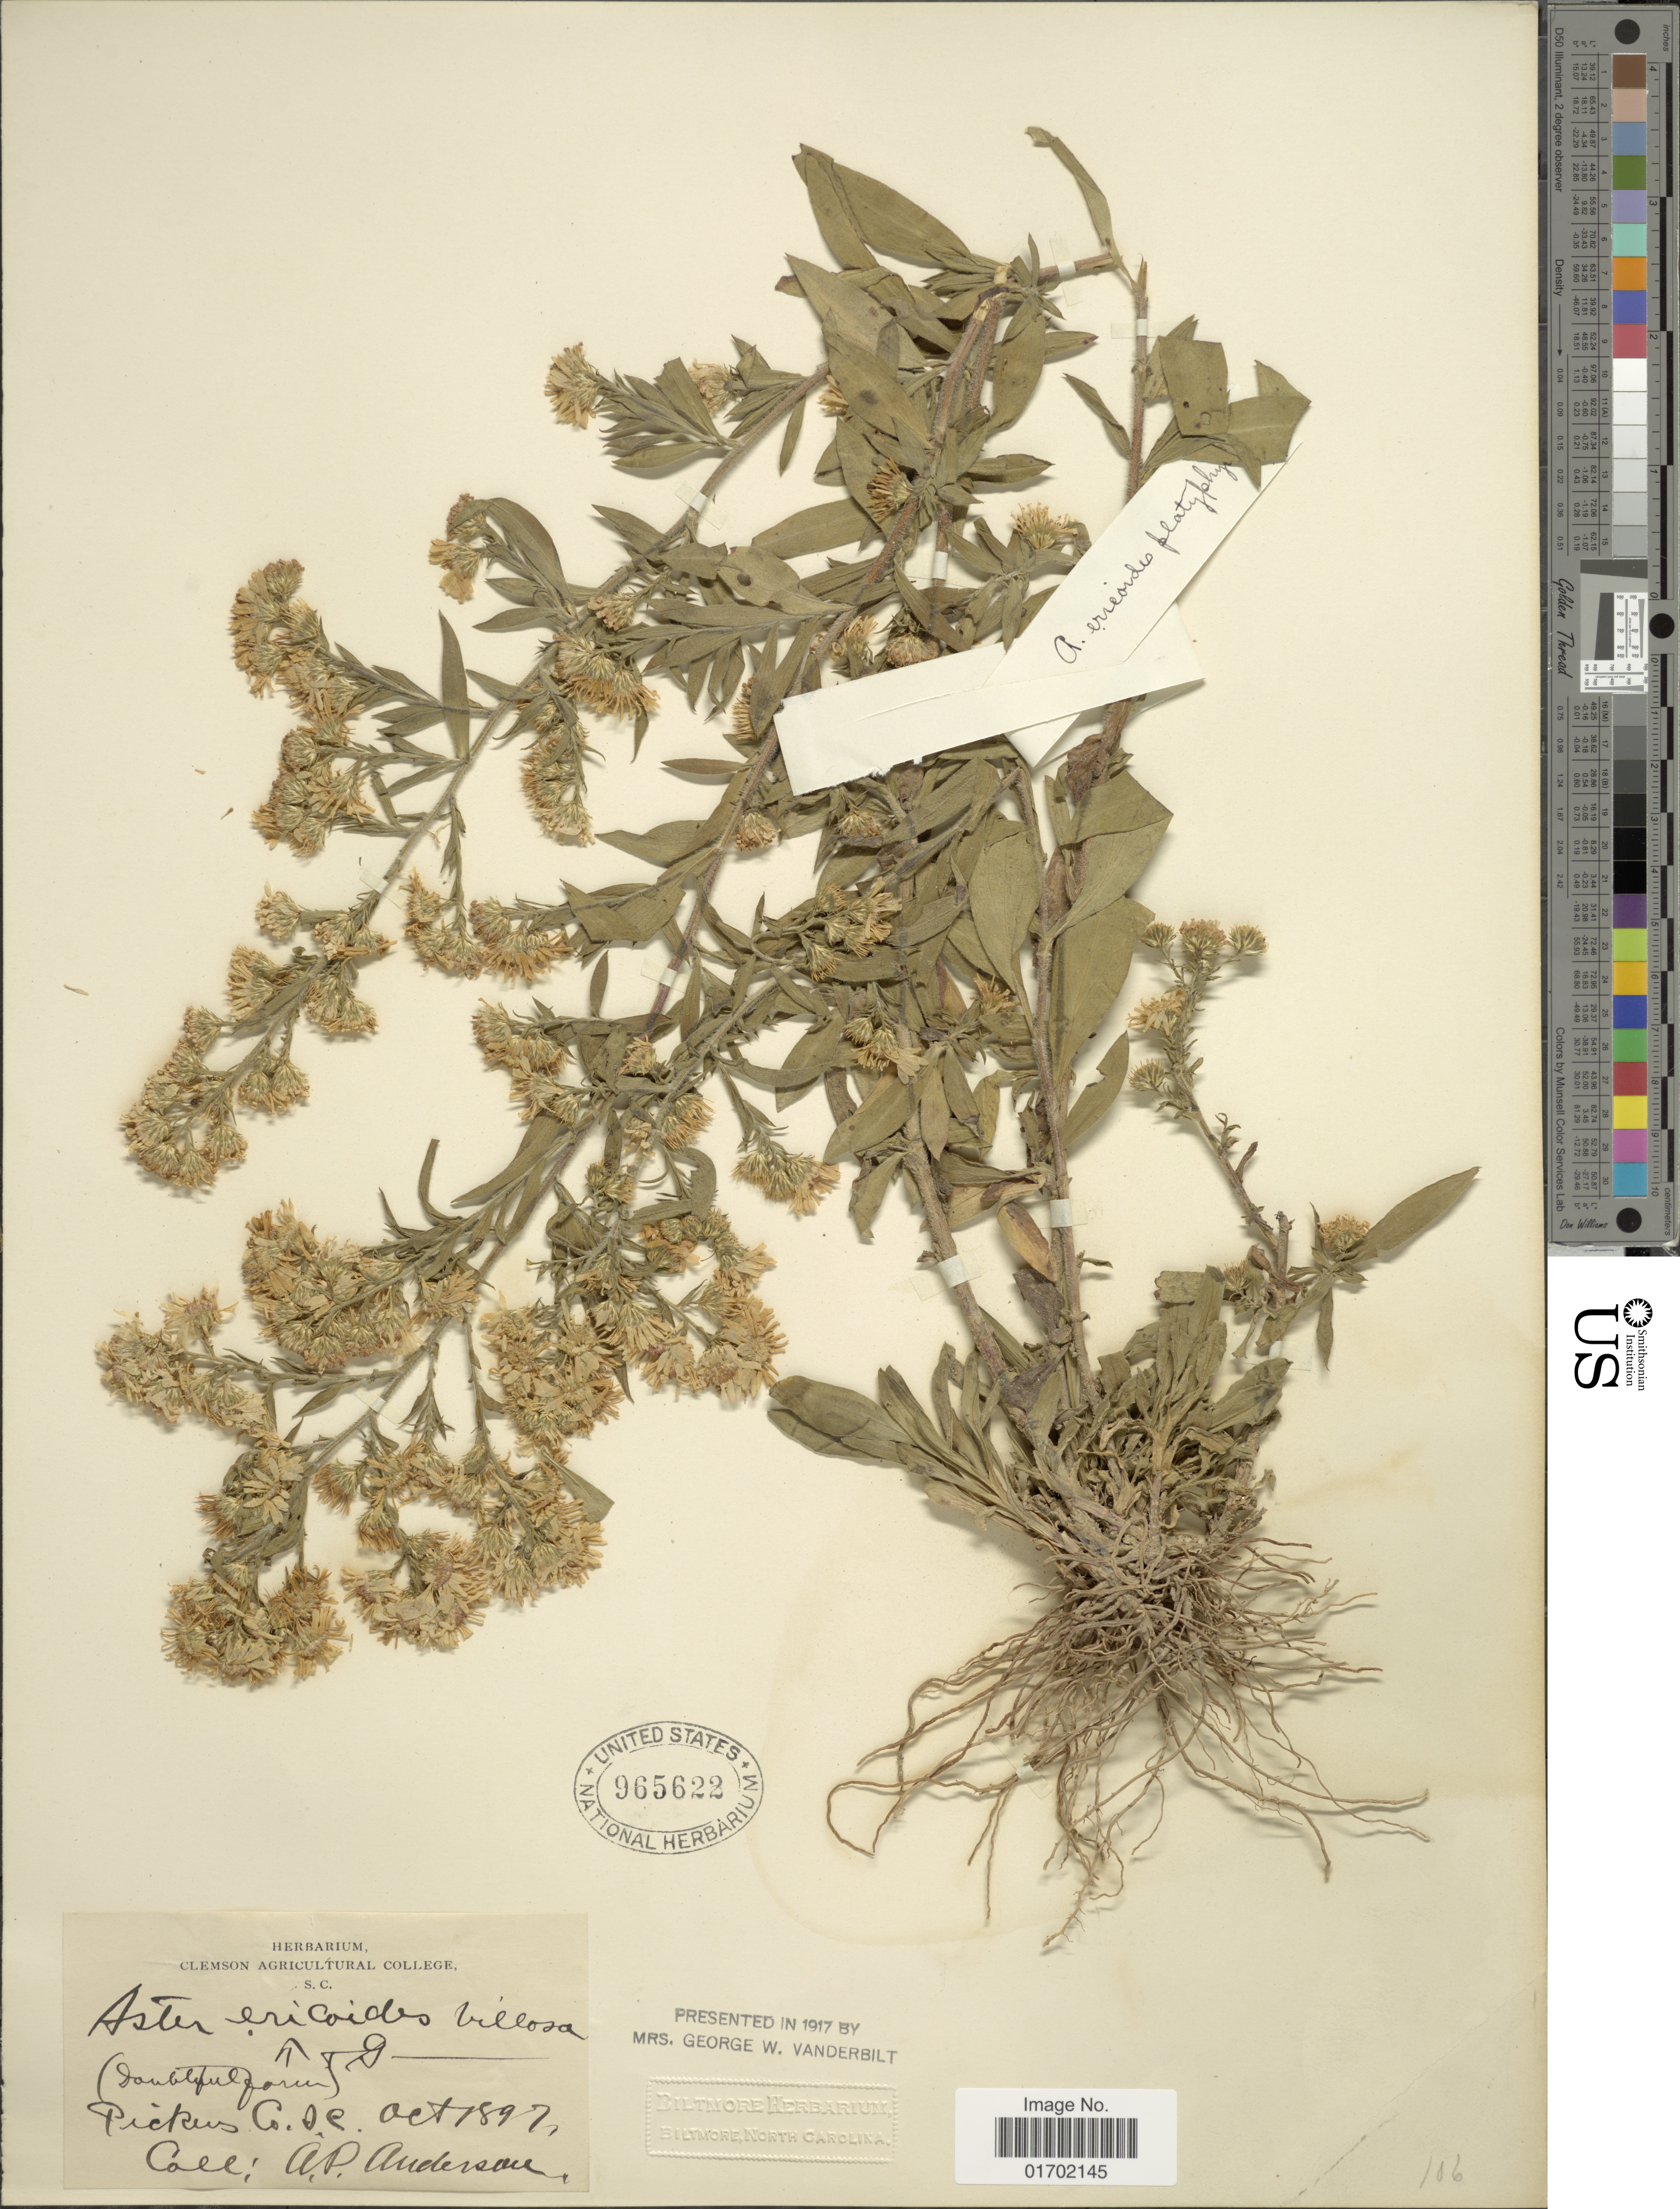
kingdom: Plantae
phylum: Tracheophyta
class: Magnoliopsida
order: Asterales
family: Asteraceae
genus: Symphyotrichum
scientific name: Symphyotrichum pilosum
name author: (Willd.) G.L. Nesom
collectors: A. P. Anderson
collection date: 1897-10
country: United States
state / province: South Carolina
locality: Pickens Co., S. C.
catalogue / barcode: US 965622